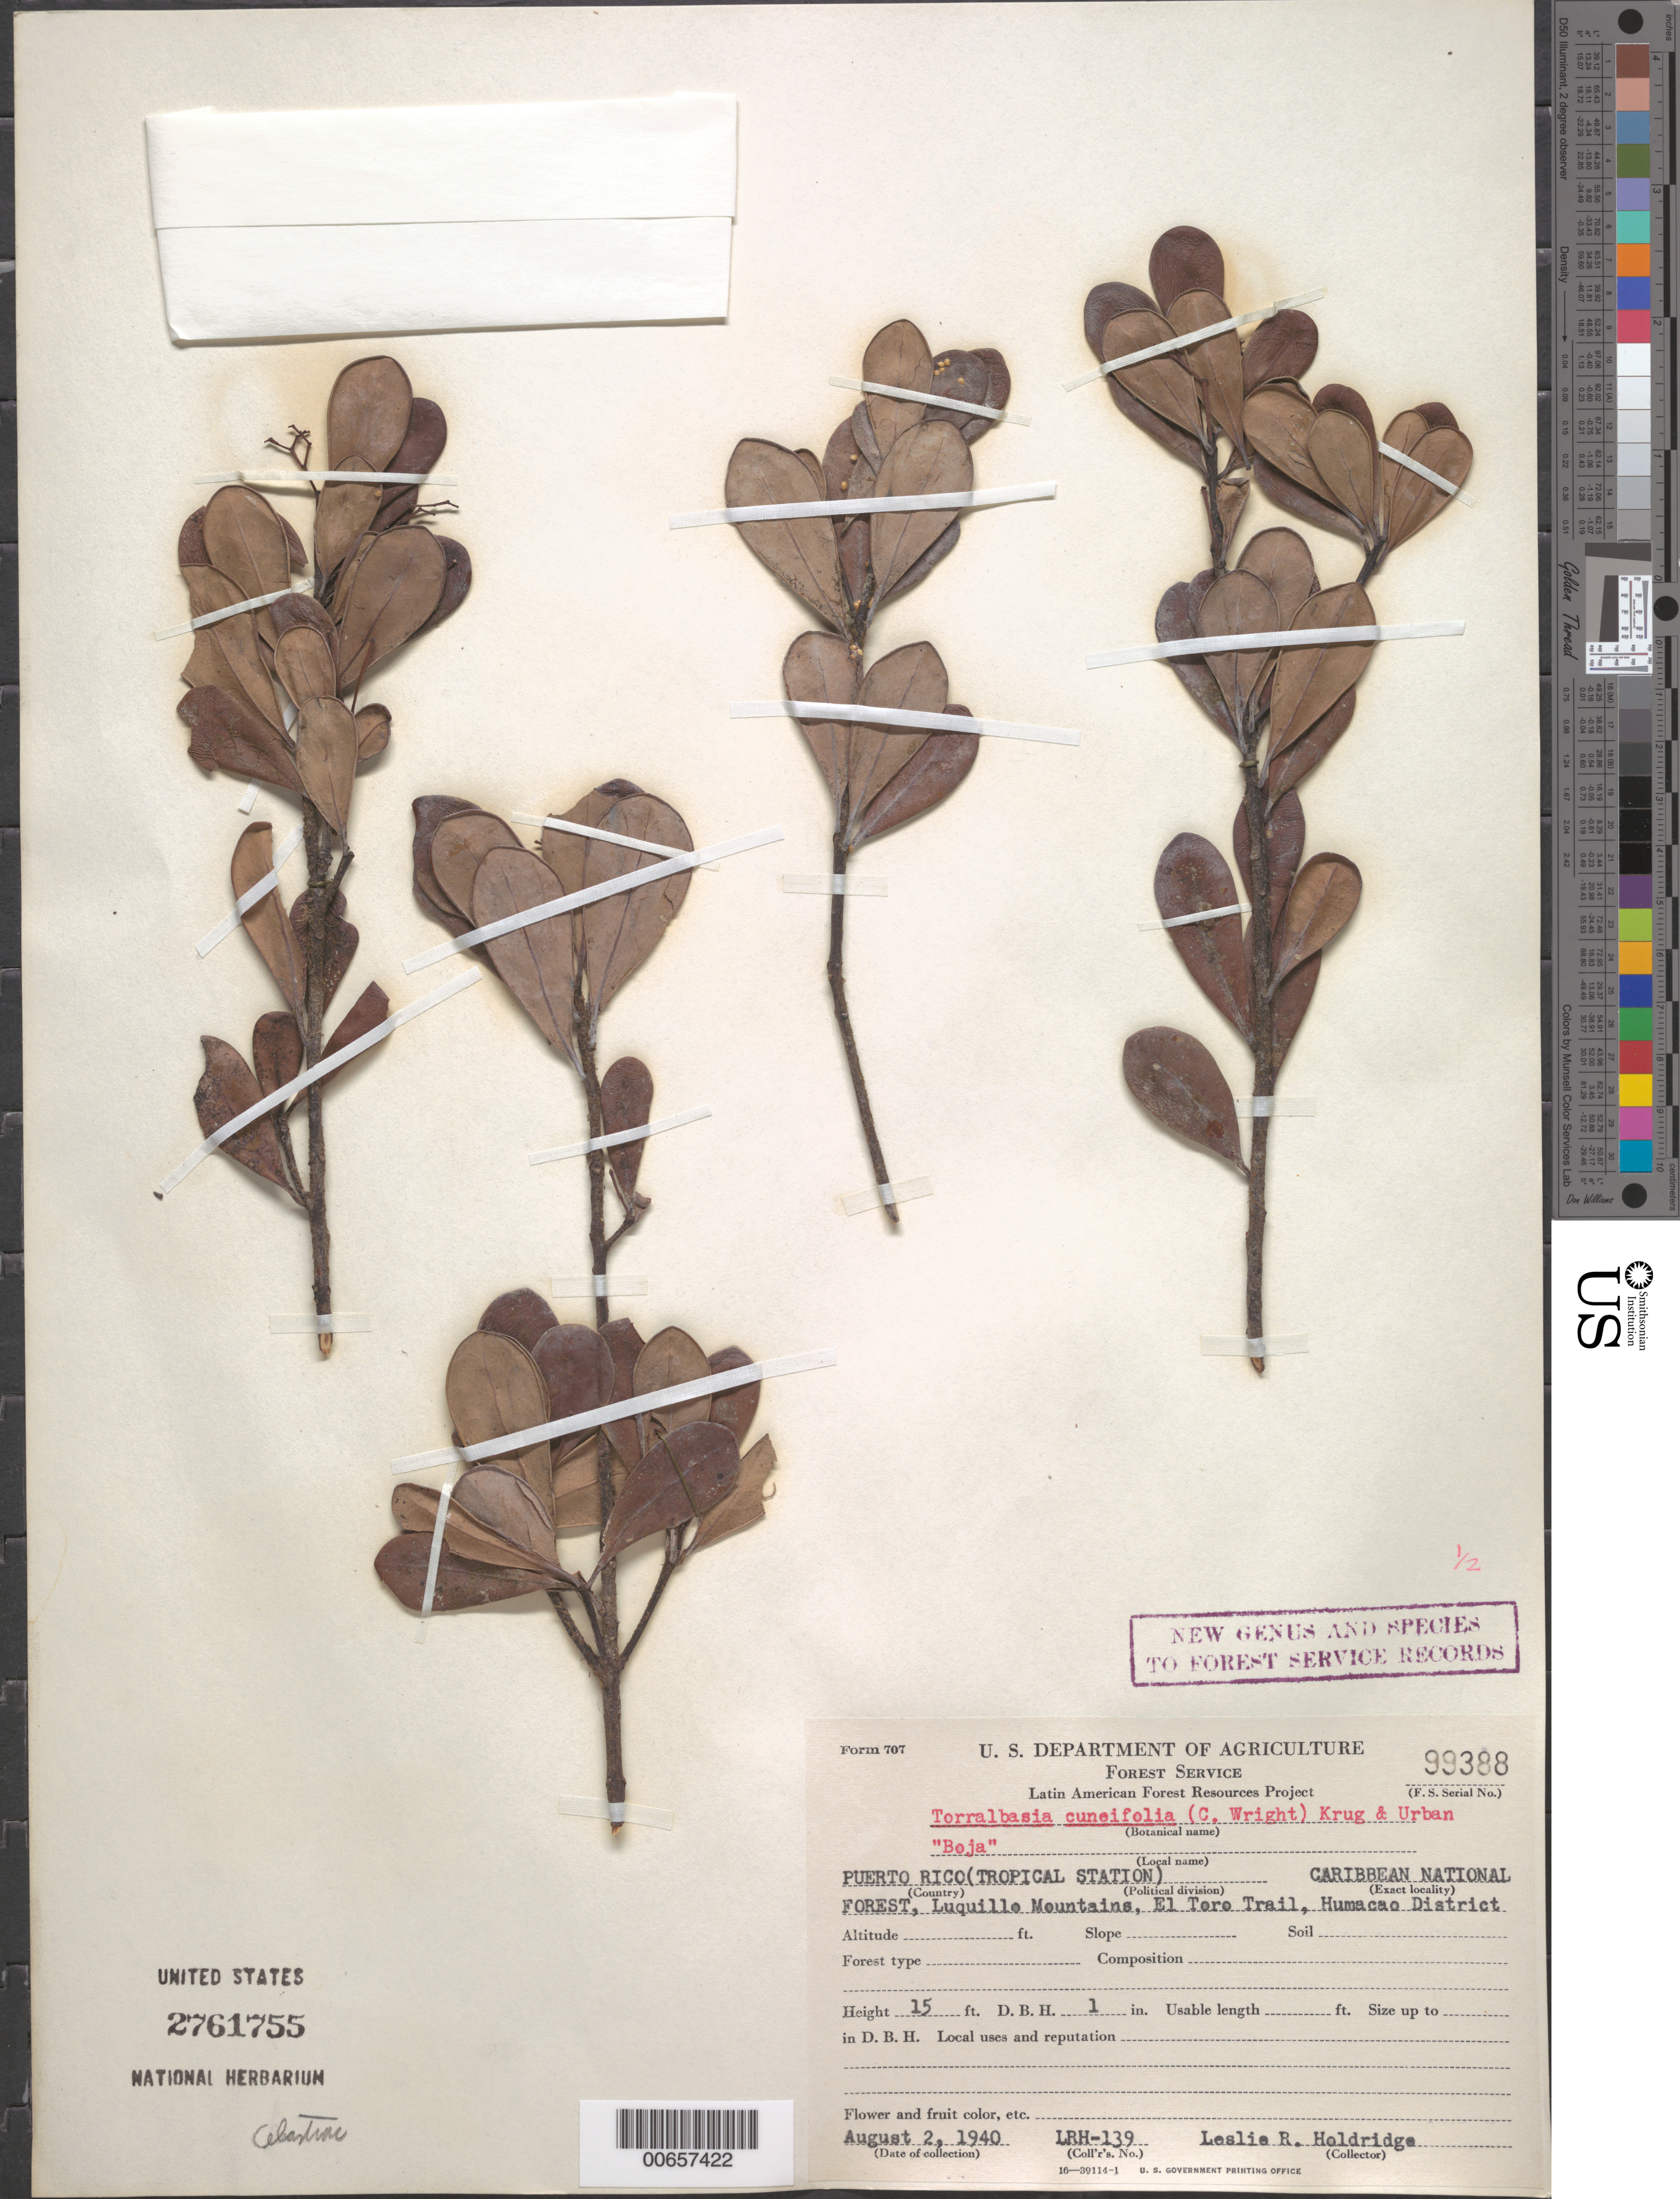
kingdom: Plantae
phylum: Tracheophyta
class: Magnoliopsida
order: Celastrales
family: Celastraceae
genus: Torralbasia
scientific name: Torralbasia cuneifolia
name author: (C. Wright ex Griseb.) Krug & Urb.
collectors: L. Holdridge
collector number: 139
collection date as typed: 02 Aug 1940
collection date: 1940-08-02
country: Puerto Rico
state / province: Río Grande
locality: Caribbean National Forest: El Toro Trail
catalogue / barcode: US 2761755